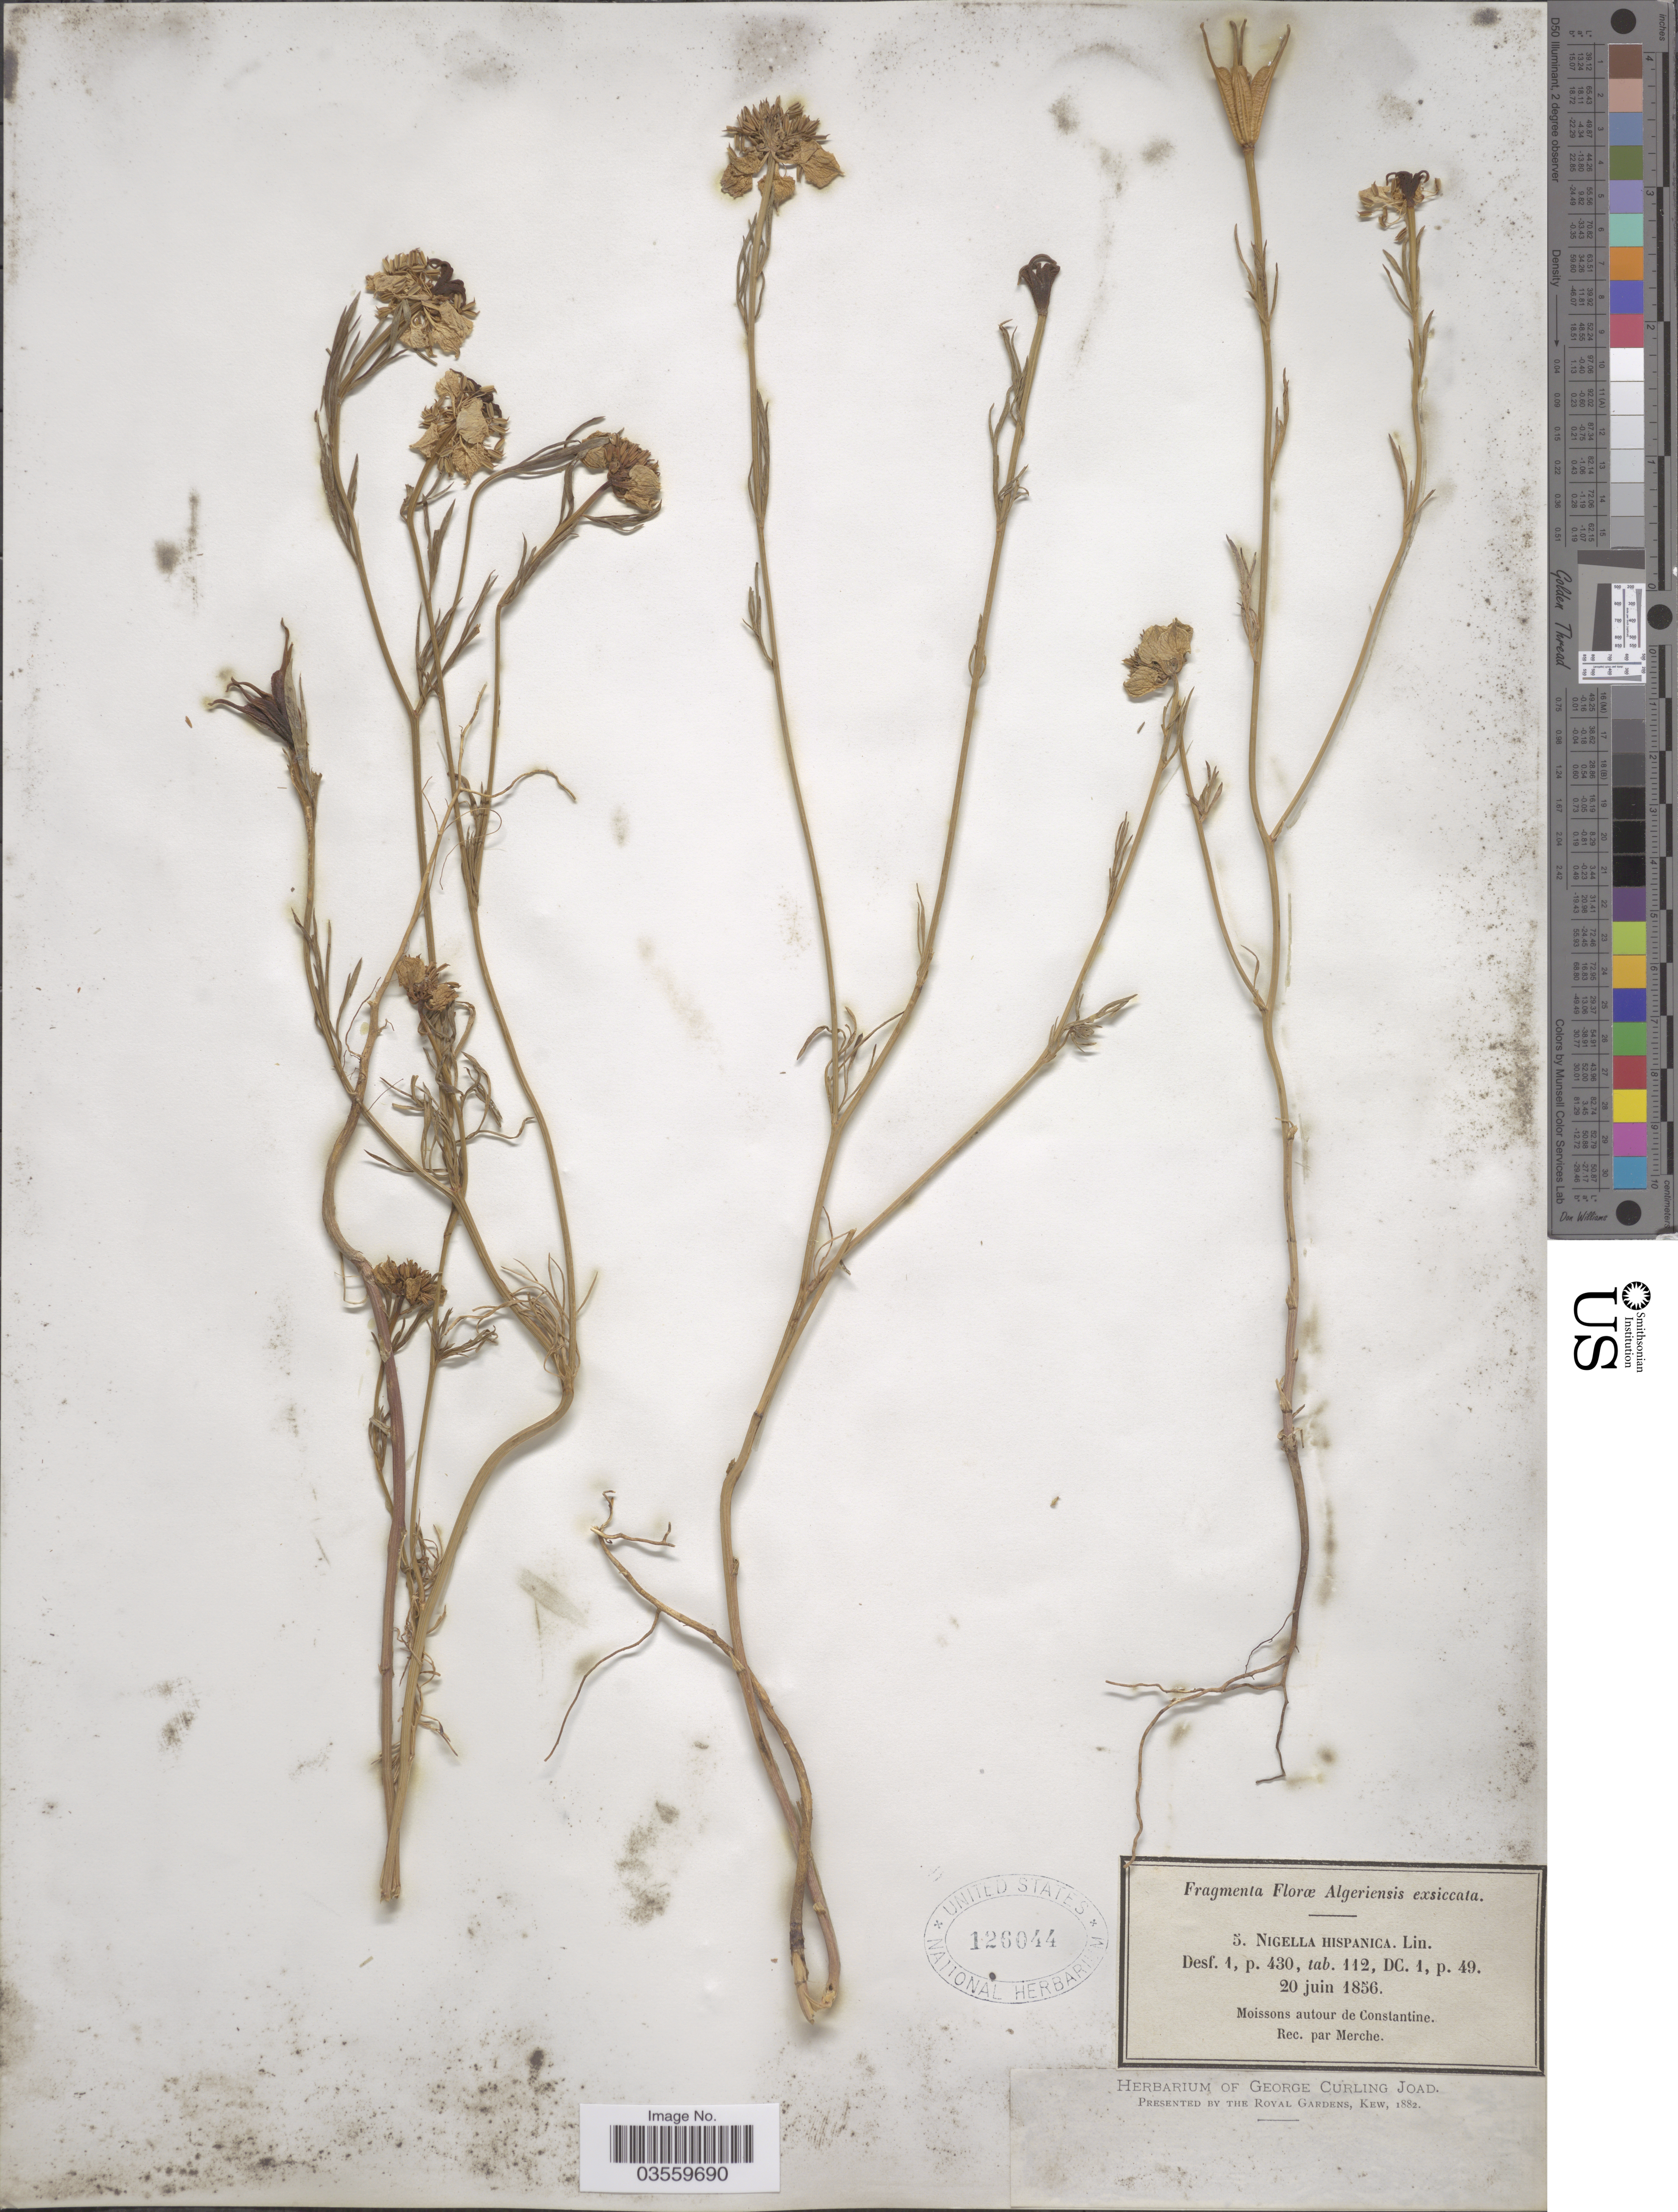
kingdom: Plantae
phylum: Tracheophyta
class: Magnoliopsida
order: Ranunculales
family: Ranunculaceae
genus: Nigella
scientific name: Nigella hispanica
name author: L.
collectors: Merche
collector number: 5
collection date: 1856-06-20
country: Algeria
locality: Moissons autour de Constantine. Algeriensis.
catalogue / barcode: US 126044